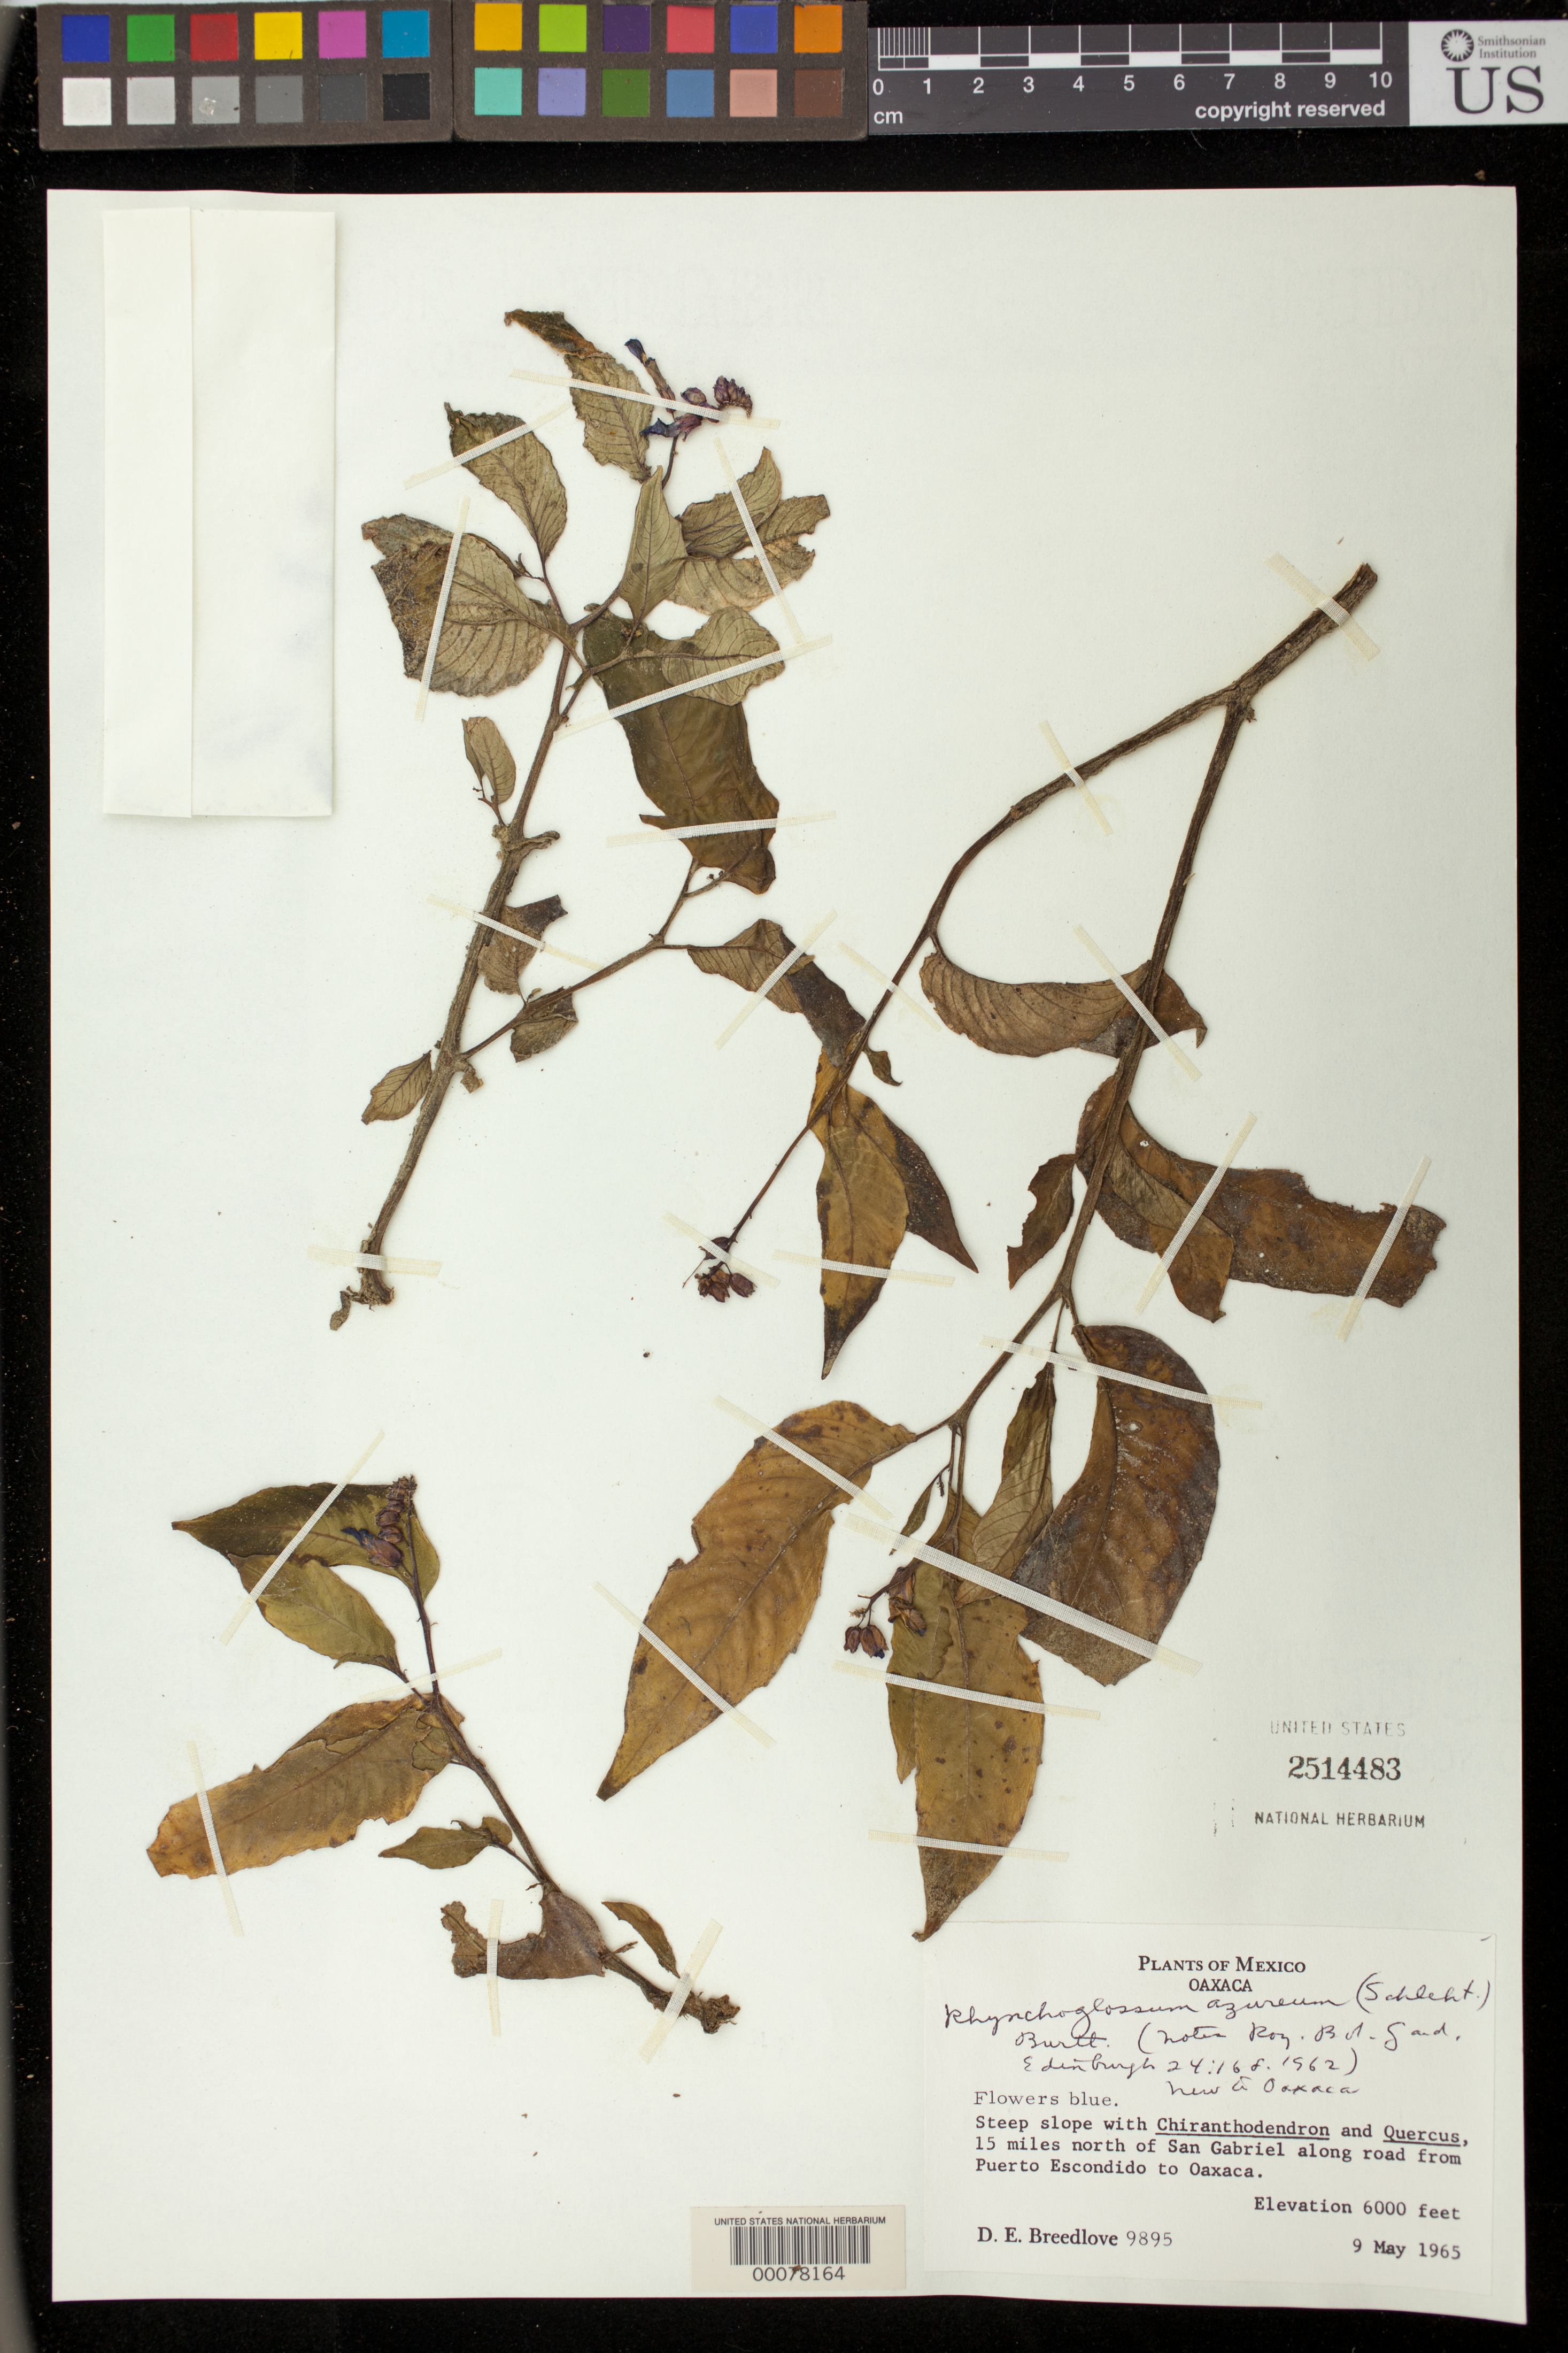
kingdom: Plantae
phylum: Tracheophyta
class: Magnoliopsida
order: Lamiales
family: Gesneriaceae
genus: Rhynchoglossum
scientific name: Rhynchoglossum azureum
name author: (Schltdl.) B.L. Burtt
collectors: D. E. Breedlove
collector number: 9895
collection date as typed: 09 May 1965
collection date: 1965-05-09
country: Mexico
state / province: Oaxaca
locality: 15 miles N of San Gabriel along road from Puerto Escondido Oaxaca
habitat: Steep slope with Chiranthodendron and Quercus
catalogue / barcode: US 2514483